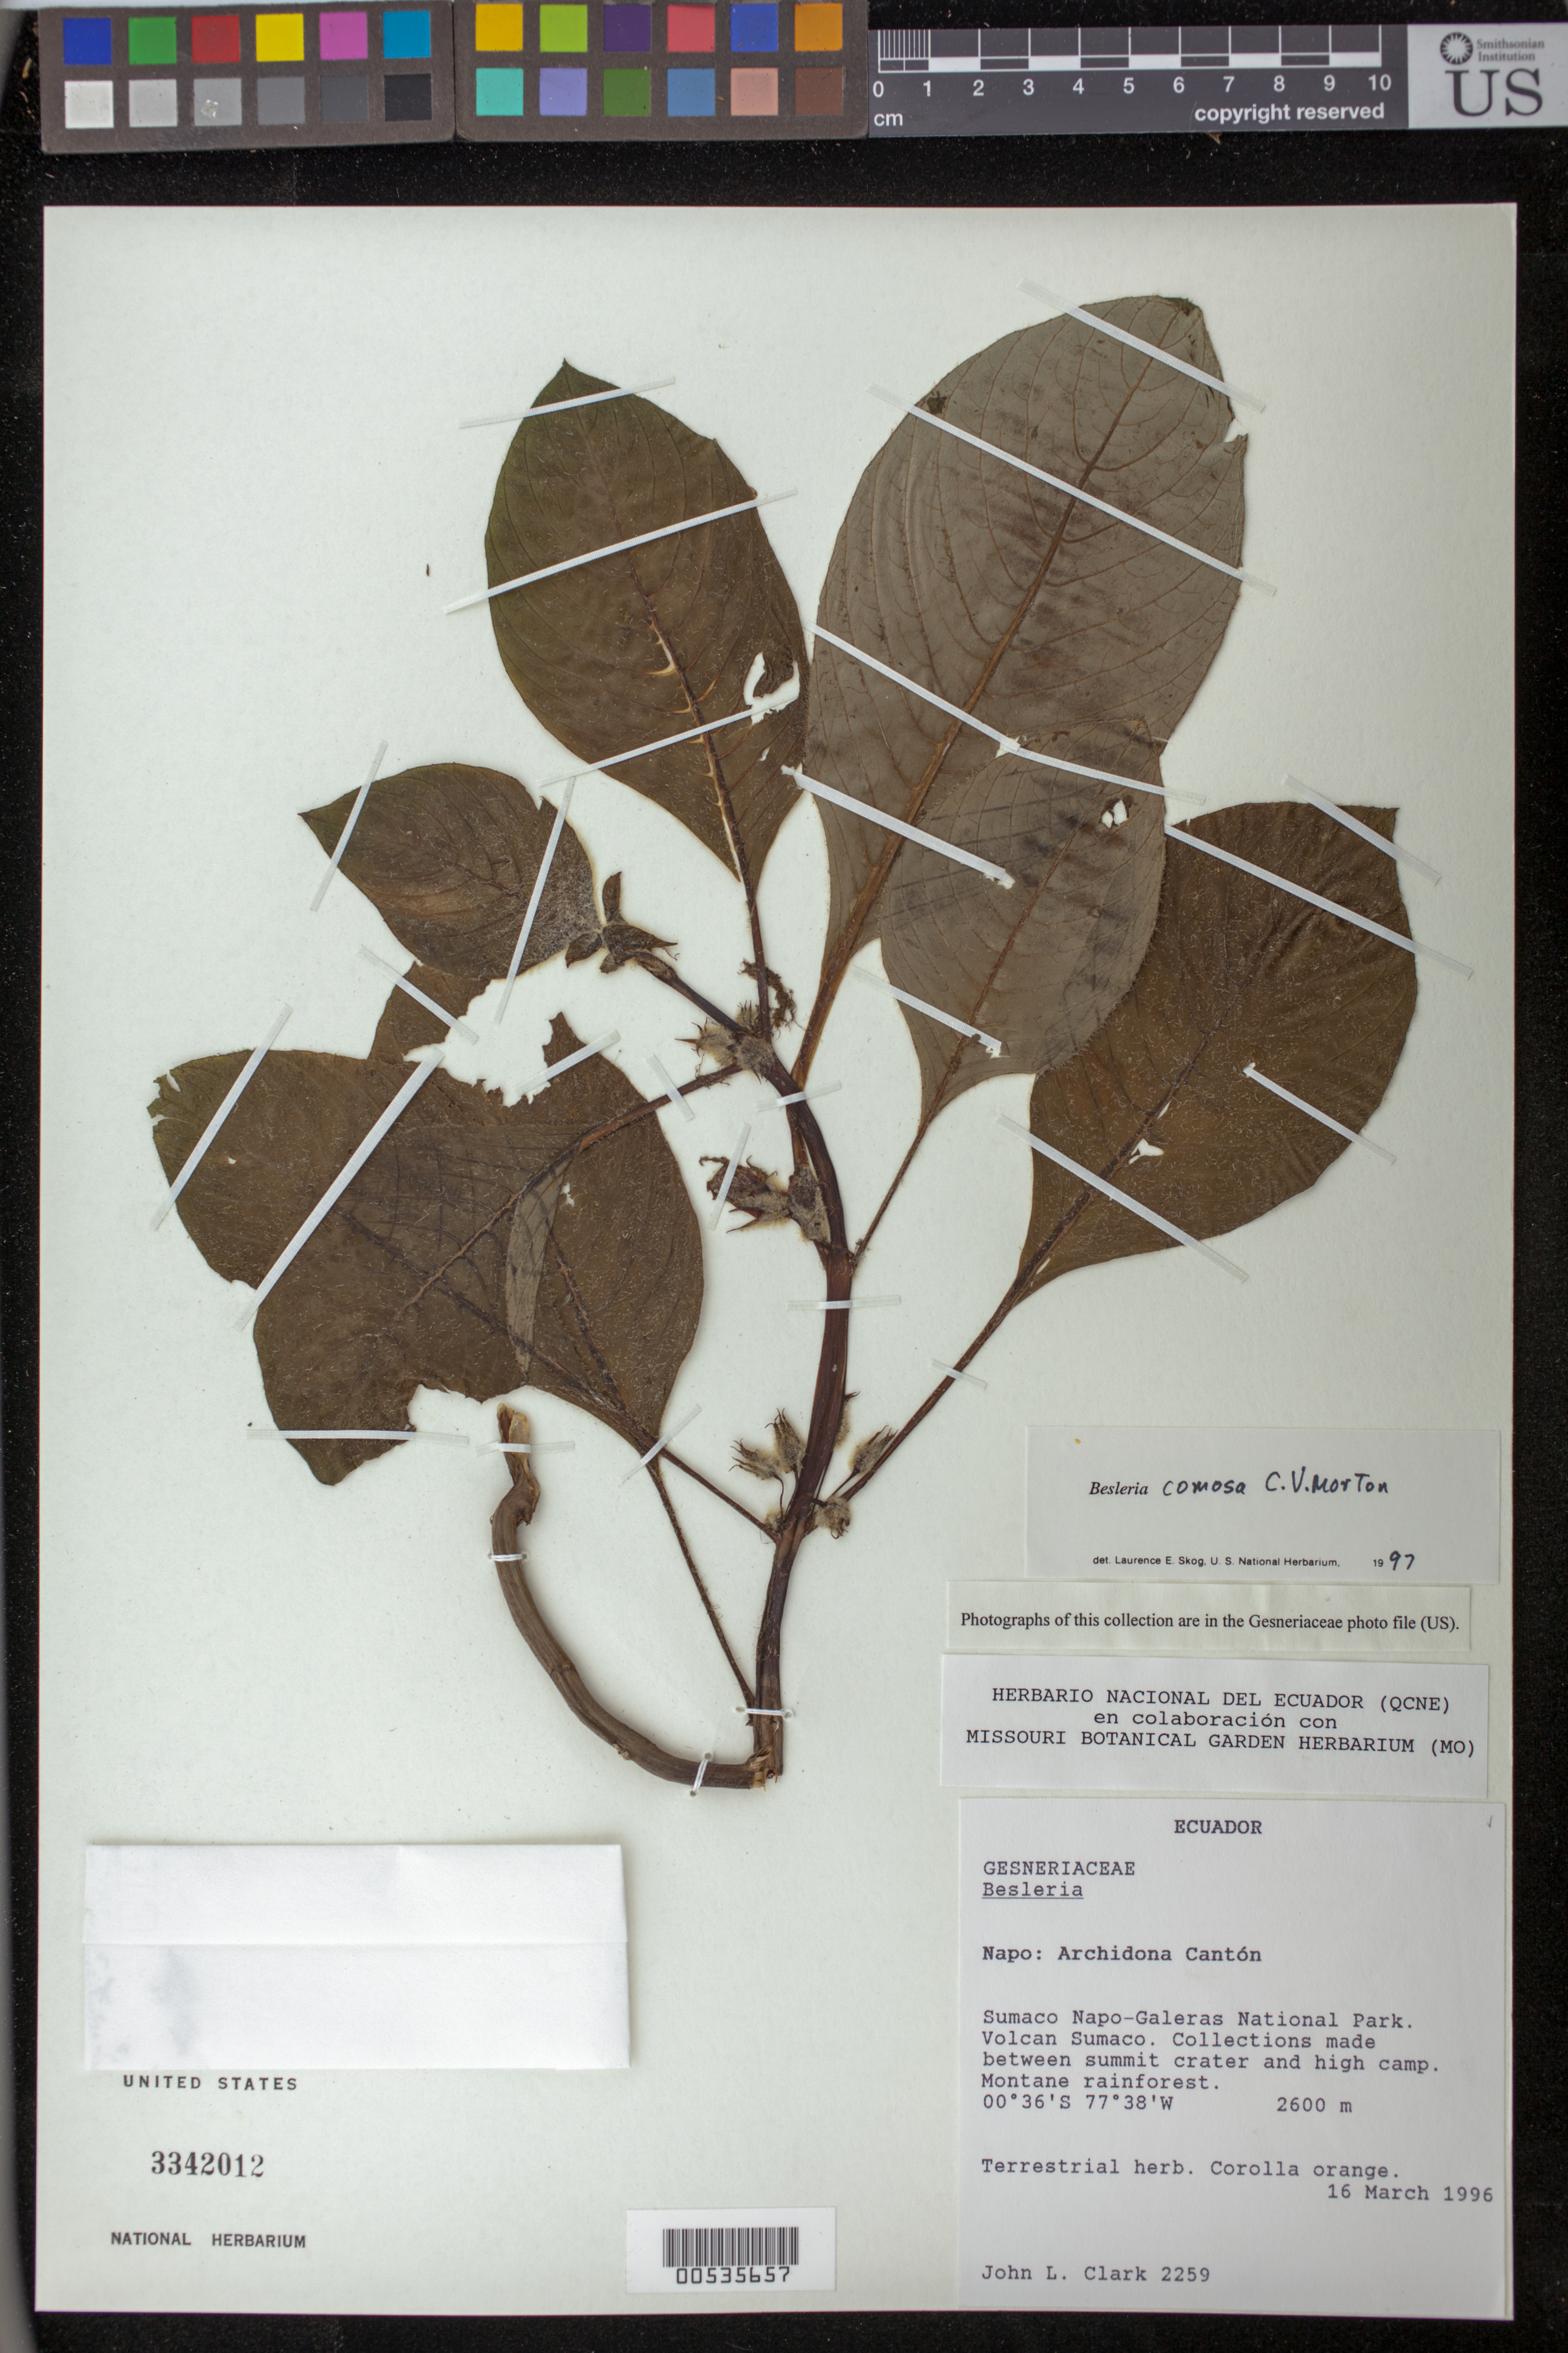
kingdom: Plantae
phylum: Tracheophyta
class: Magnoliopsida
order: Lamiales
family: Gesneriaceae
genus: Besleria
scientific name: Besleria comosa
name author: C.V. Morton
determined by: Skog, Laurence E.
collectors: J. L. Clark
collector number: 2259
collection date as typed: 16 Mar 1996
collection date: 1996-03-16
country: Ecuador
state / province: Napo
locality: Archidona Cantón. Sumaco Napo-Galeras National Park, Volcan Sumaco, between summit crater and high camp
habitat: Montane rainforest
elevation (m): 2600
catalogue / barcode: US 3342012